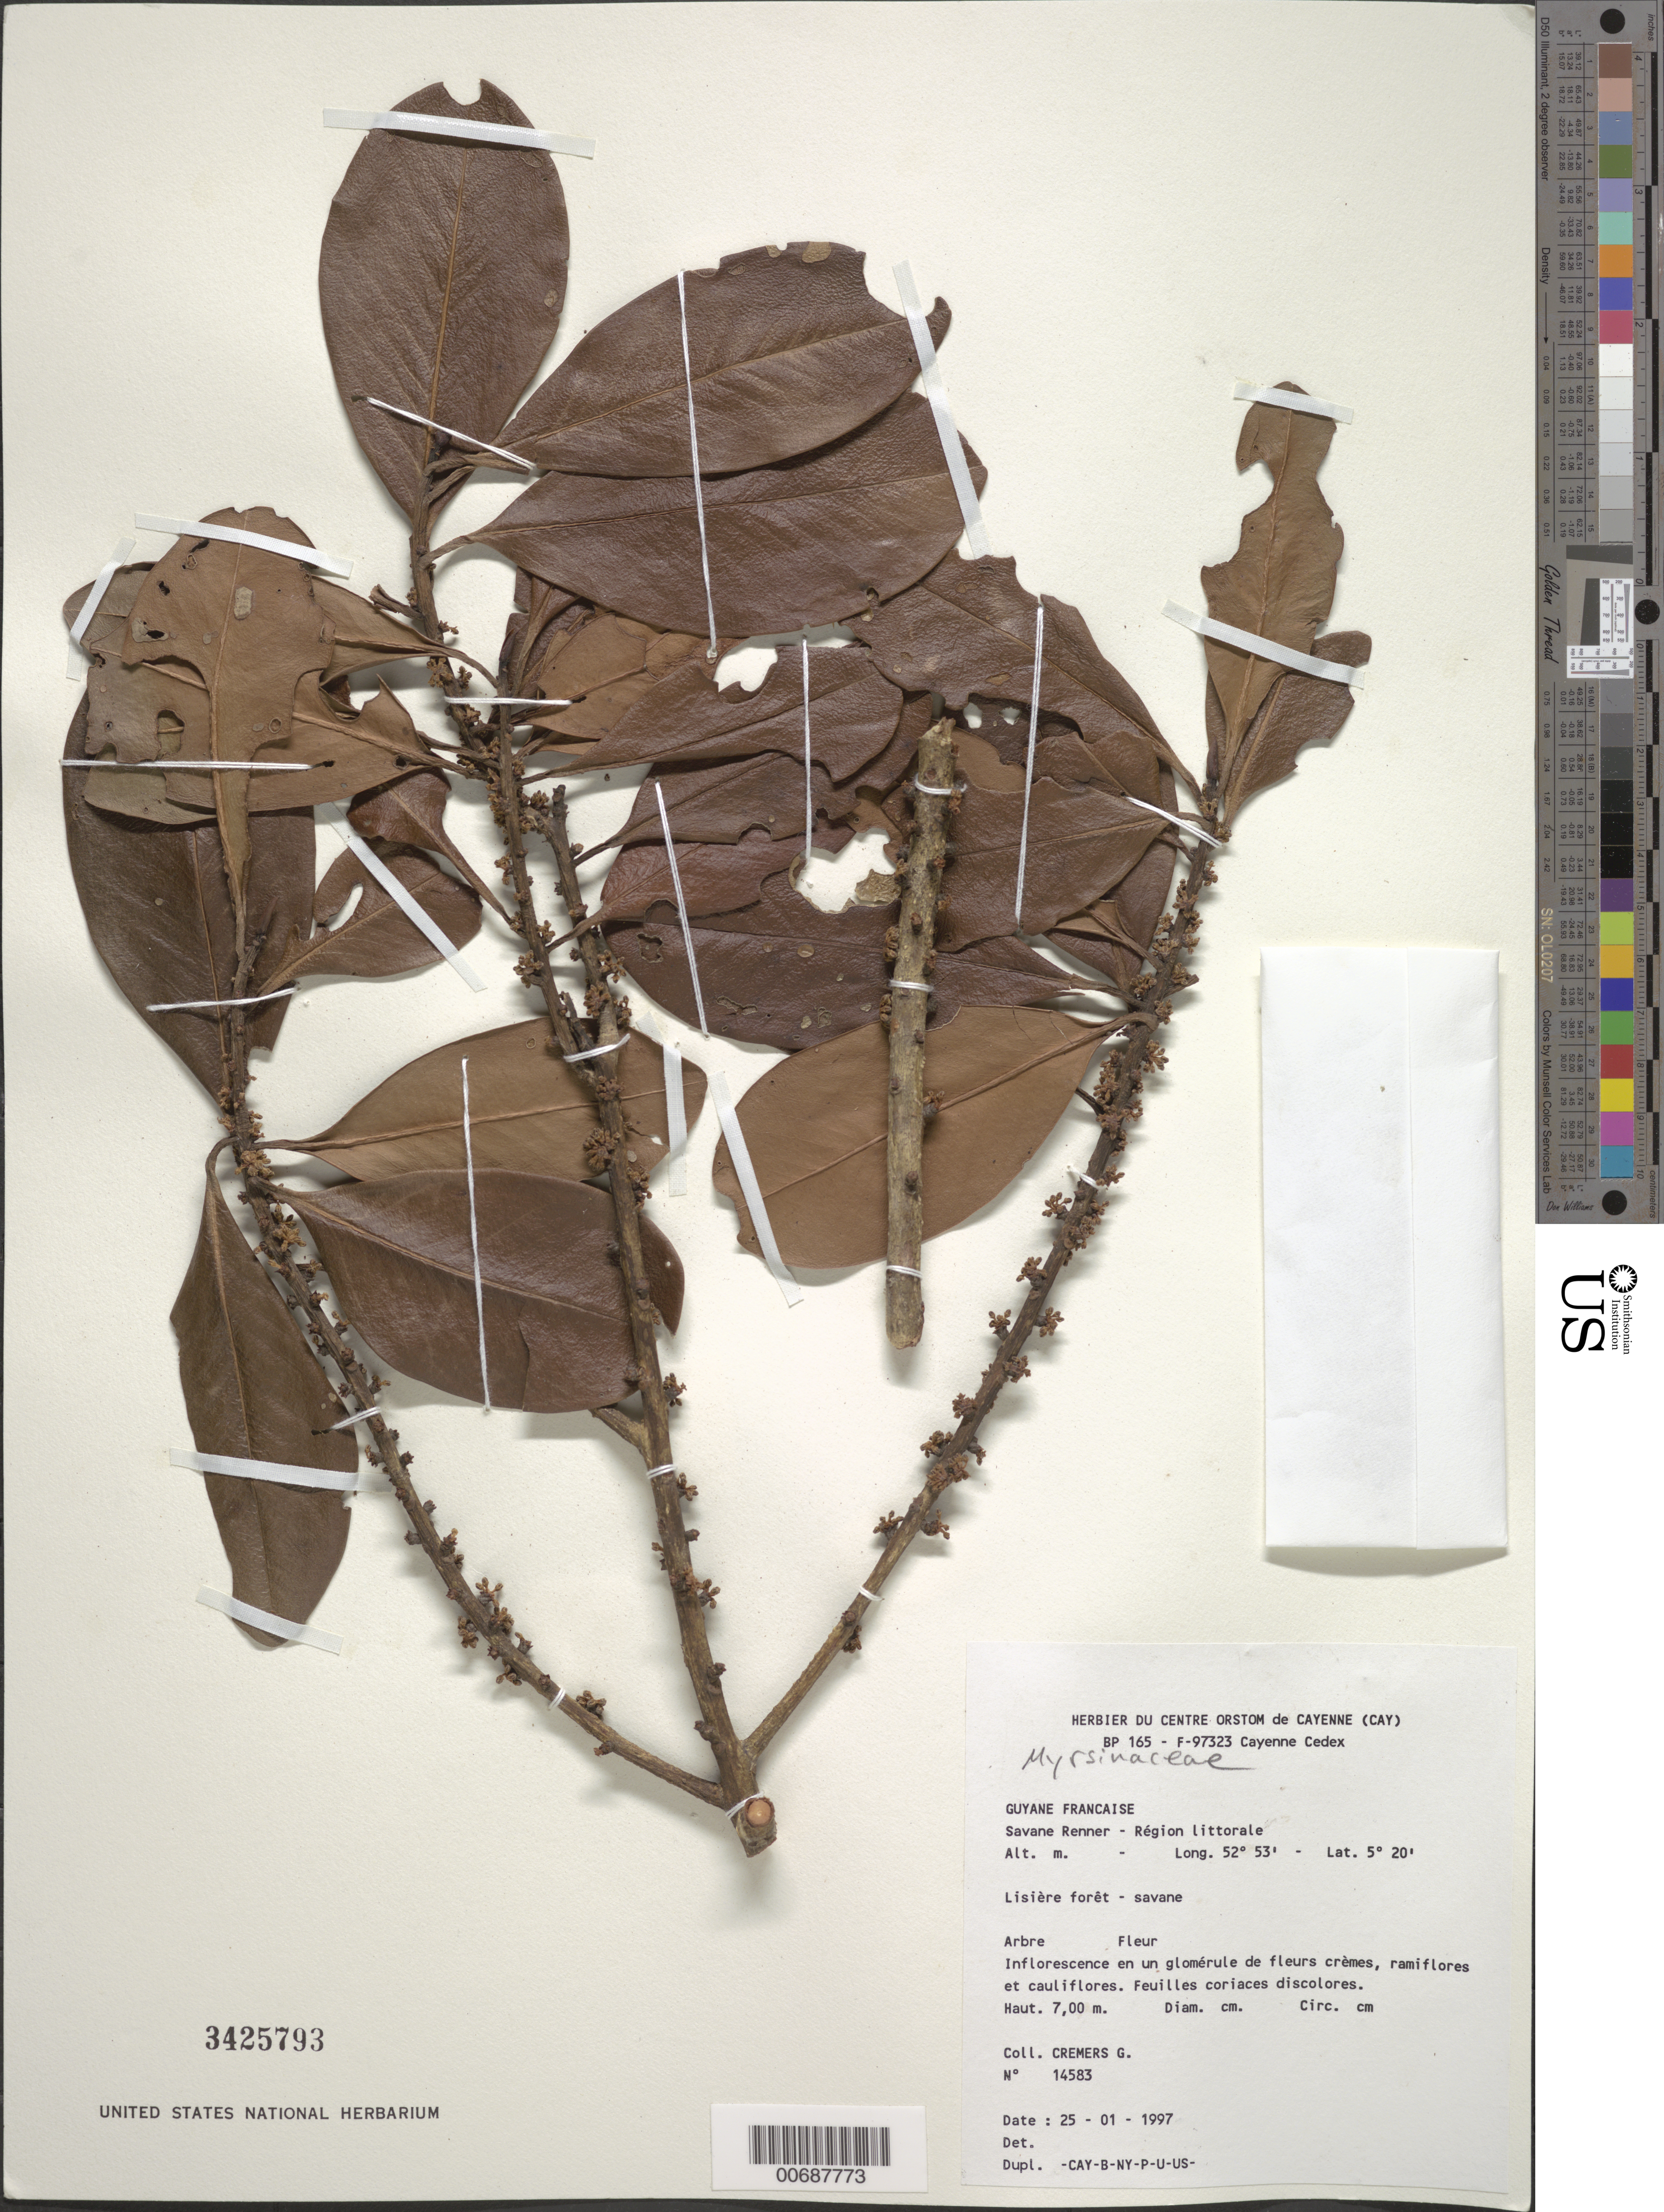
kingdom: Plantae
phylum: Tracheophyta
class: Magnoliopsida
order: Ericales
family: Primulaceae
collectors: G. Cremers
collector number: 14583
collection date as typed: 25-Jan-97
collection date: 1997-01-25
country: French Guiana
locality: Savane Renner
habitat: Lisiere forêt - savane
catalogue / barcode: US 3425793